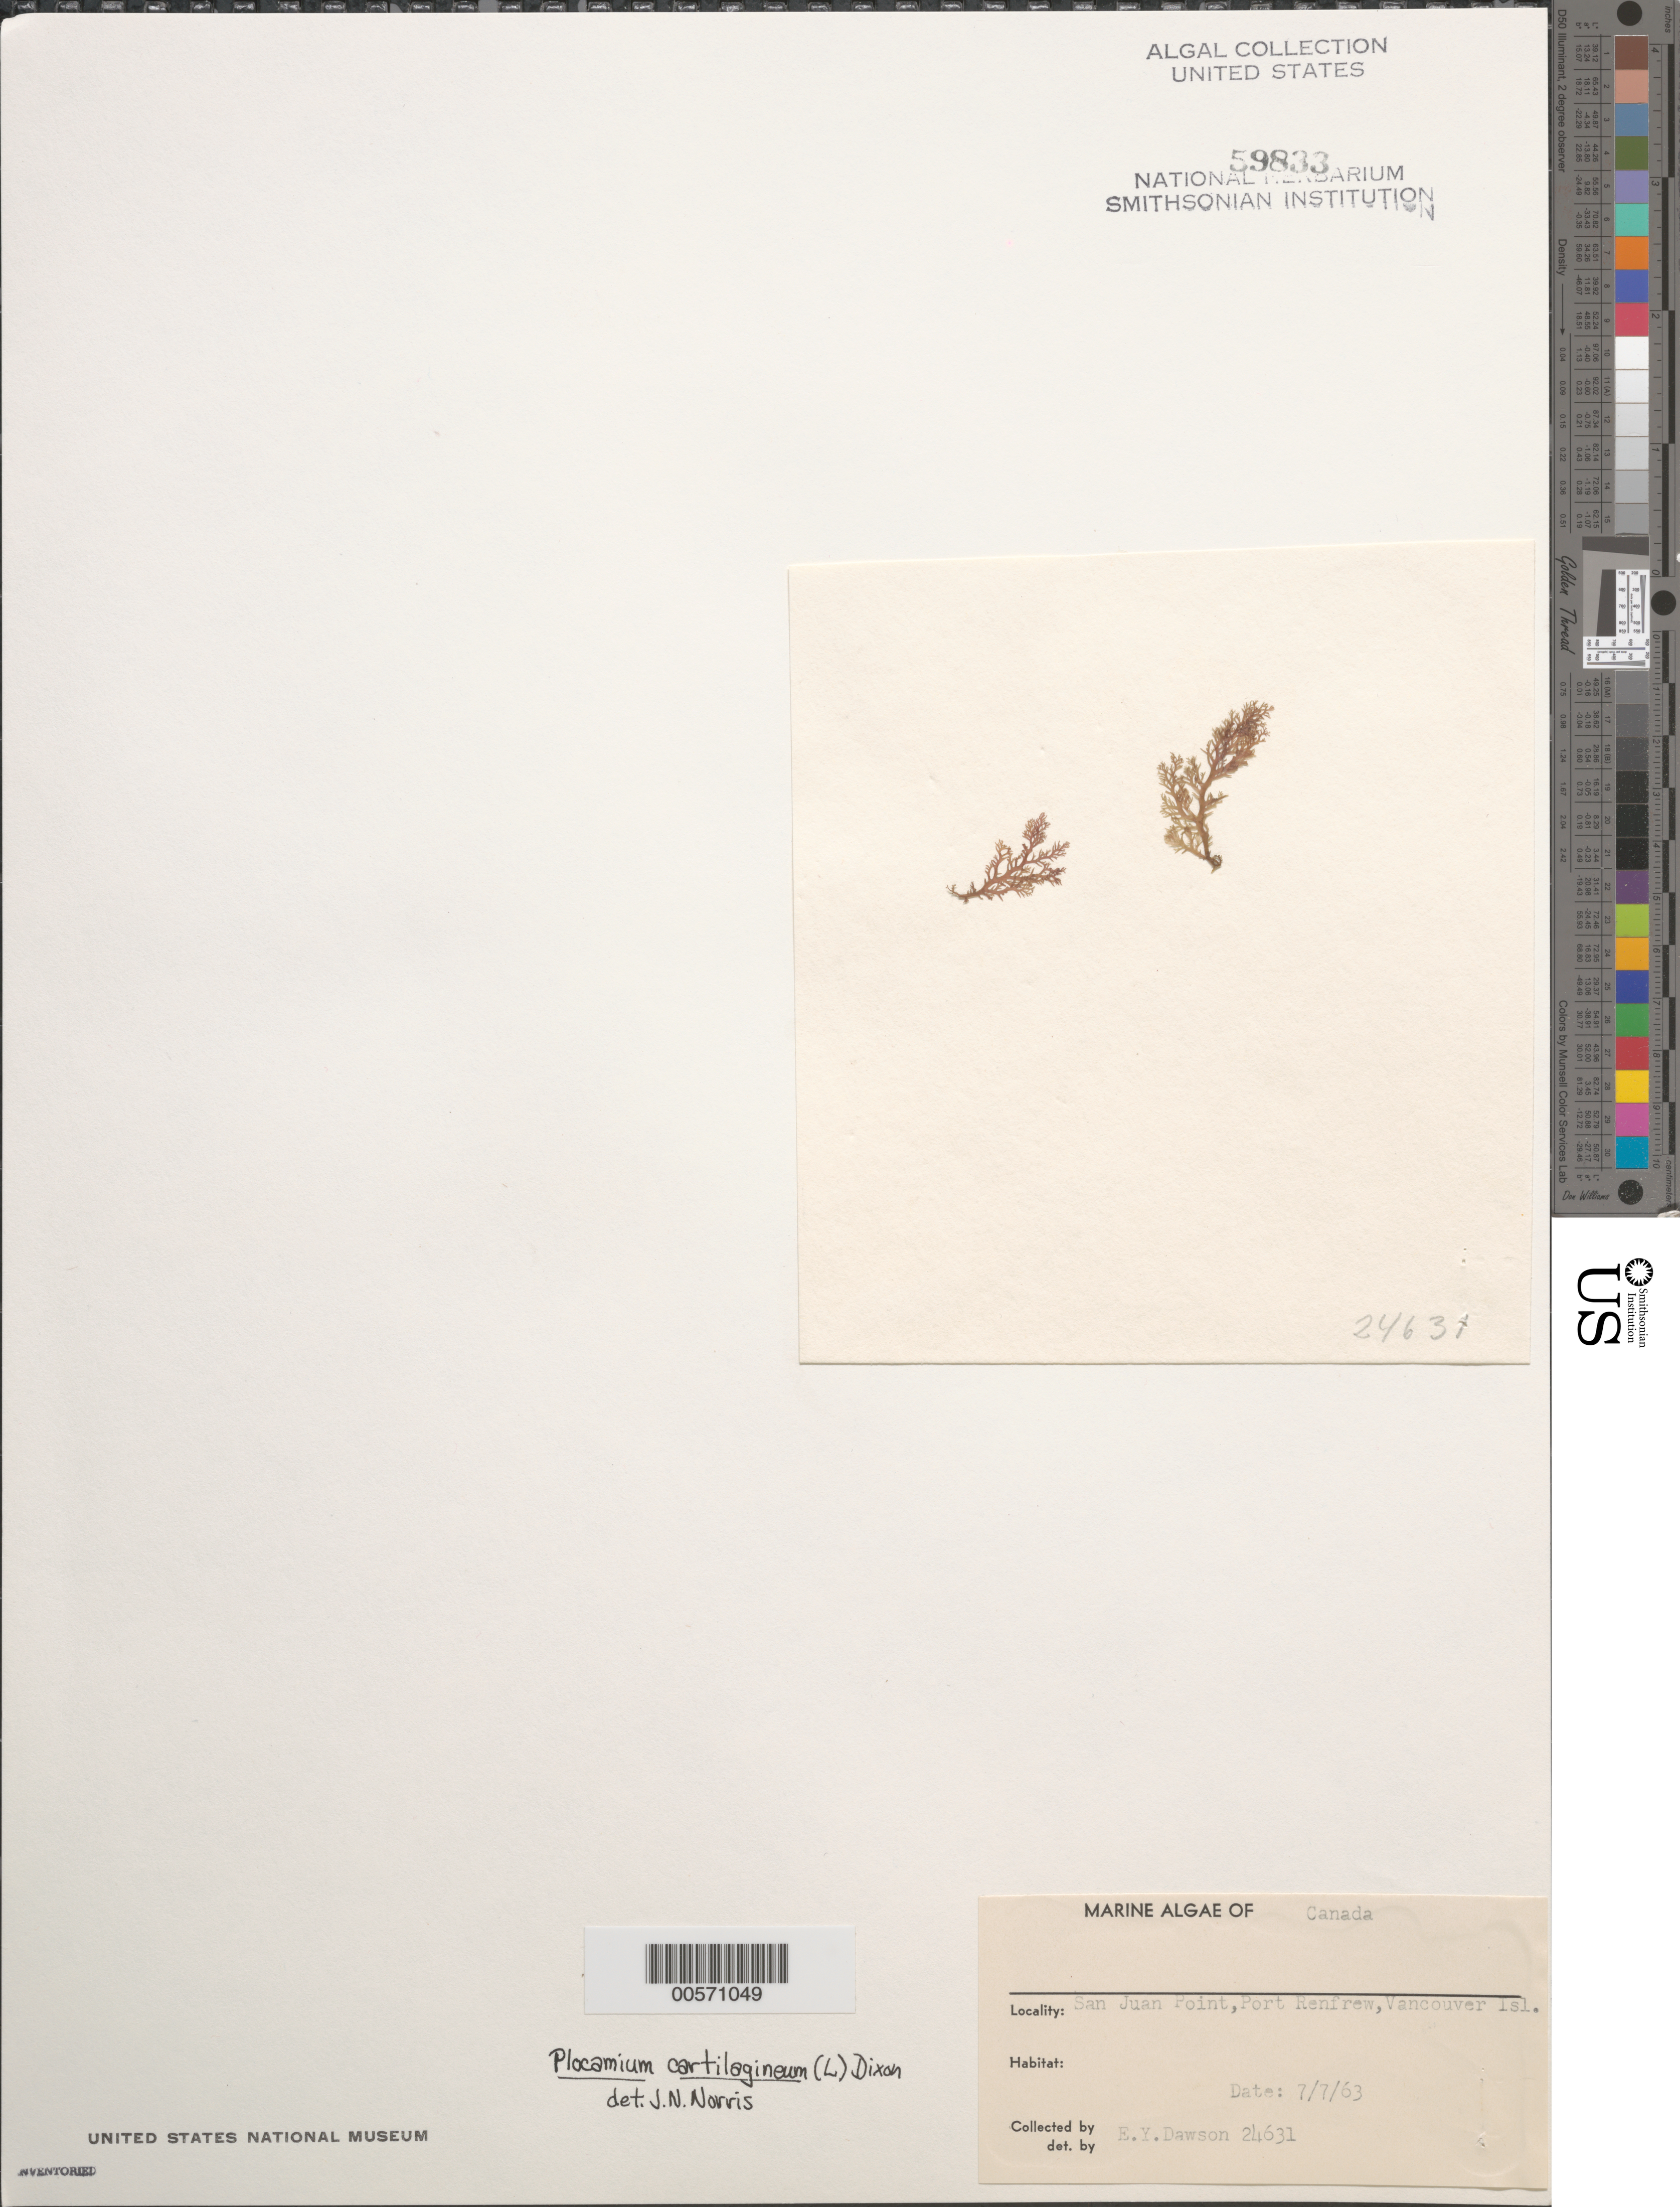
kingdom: Plantae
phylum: Rhodophyta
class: Florideophyceae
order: Plocamiales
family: Plocamiaceae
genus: Plocamium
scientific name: Plocamium cartilagineum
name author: (L.) P.S. Dixon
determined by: Norris, James N.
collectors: E. Y. Dawson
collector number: EYD 24631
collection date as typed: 07 Jul 1963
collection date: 1963-07-07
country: Canada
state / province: British Columbia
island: Vancouver Island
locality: San Juan Point, Port Renfrew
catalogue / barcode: US 59833